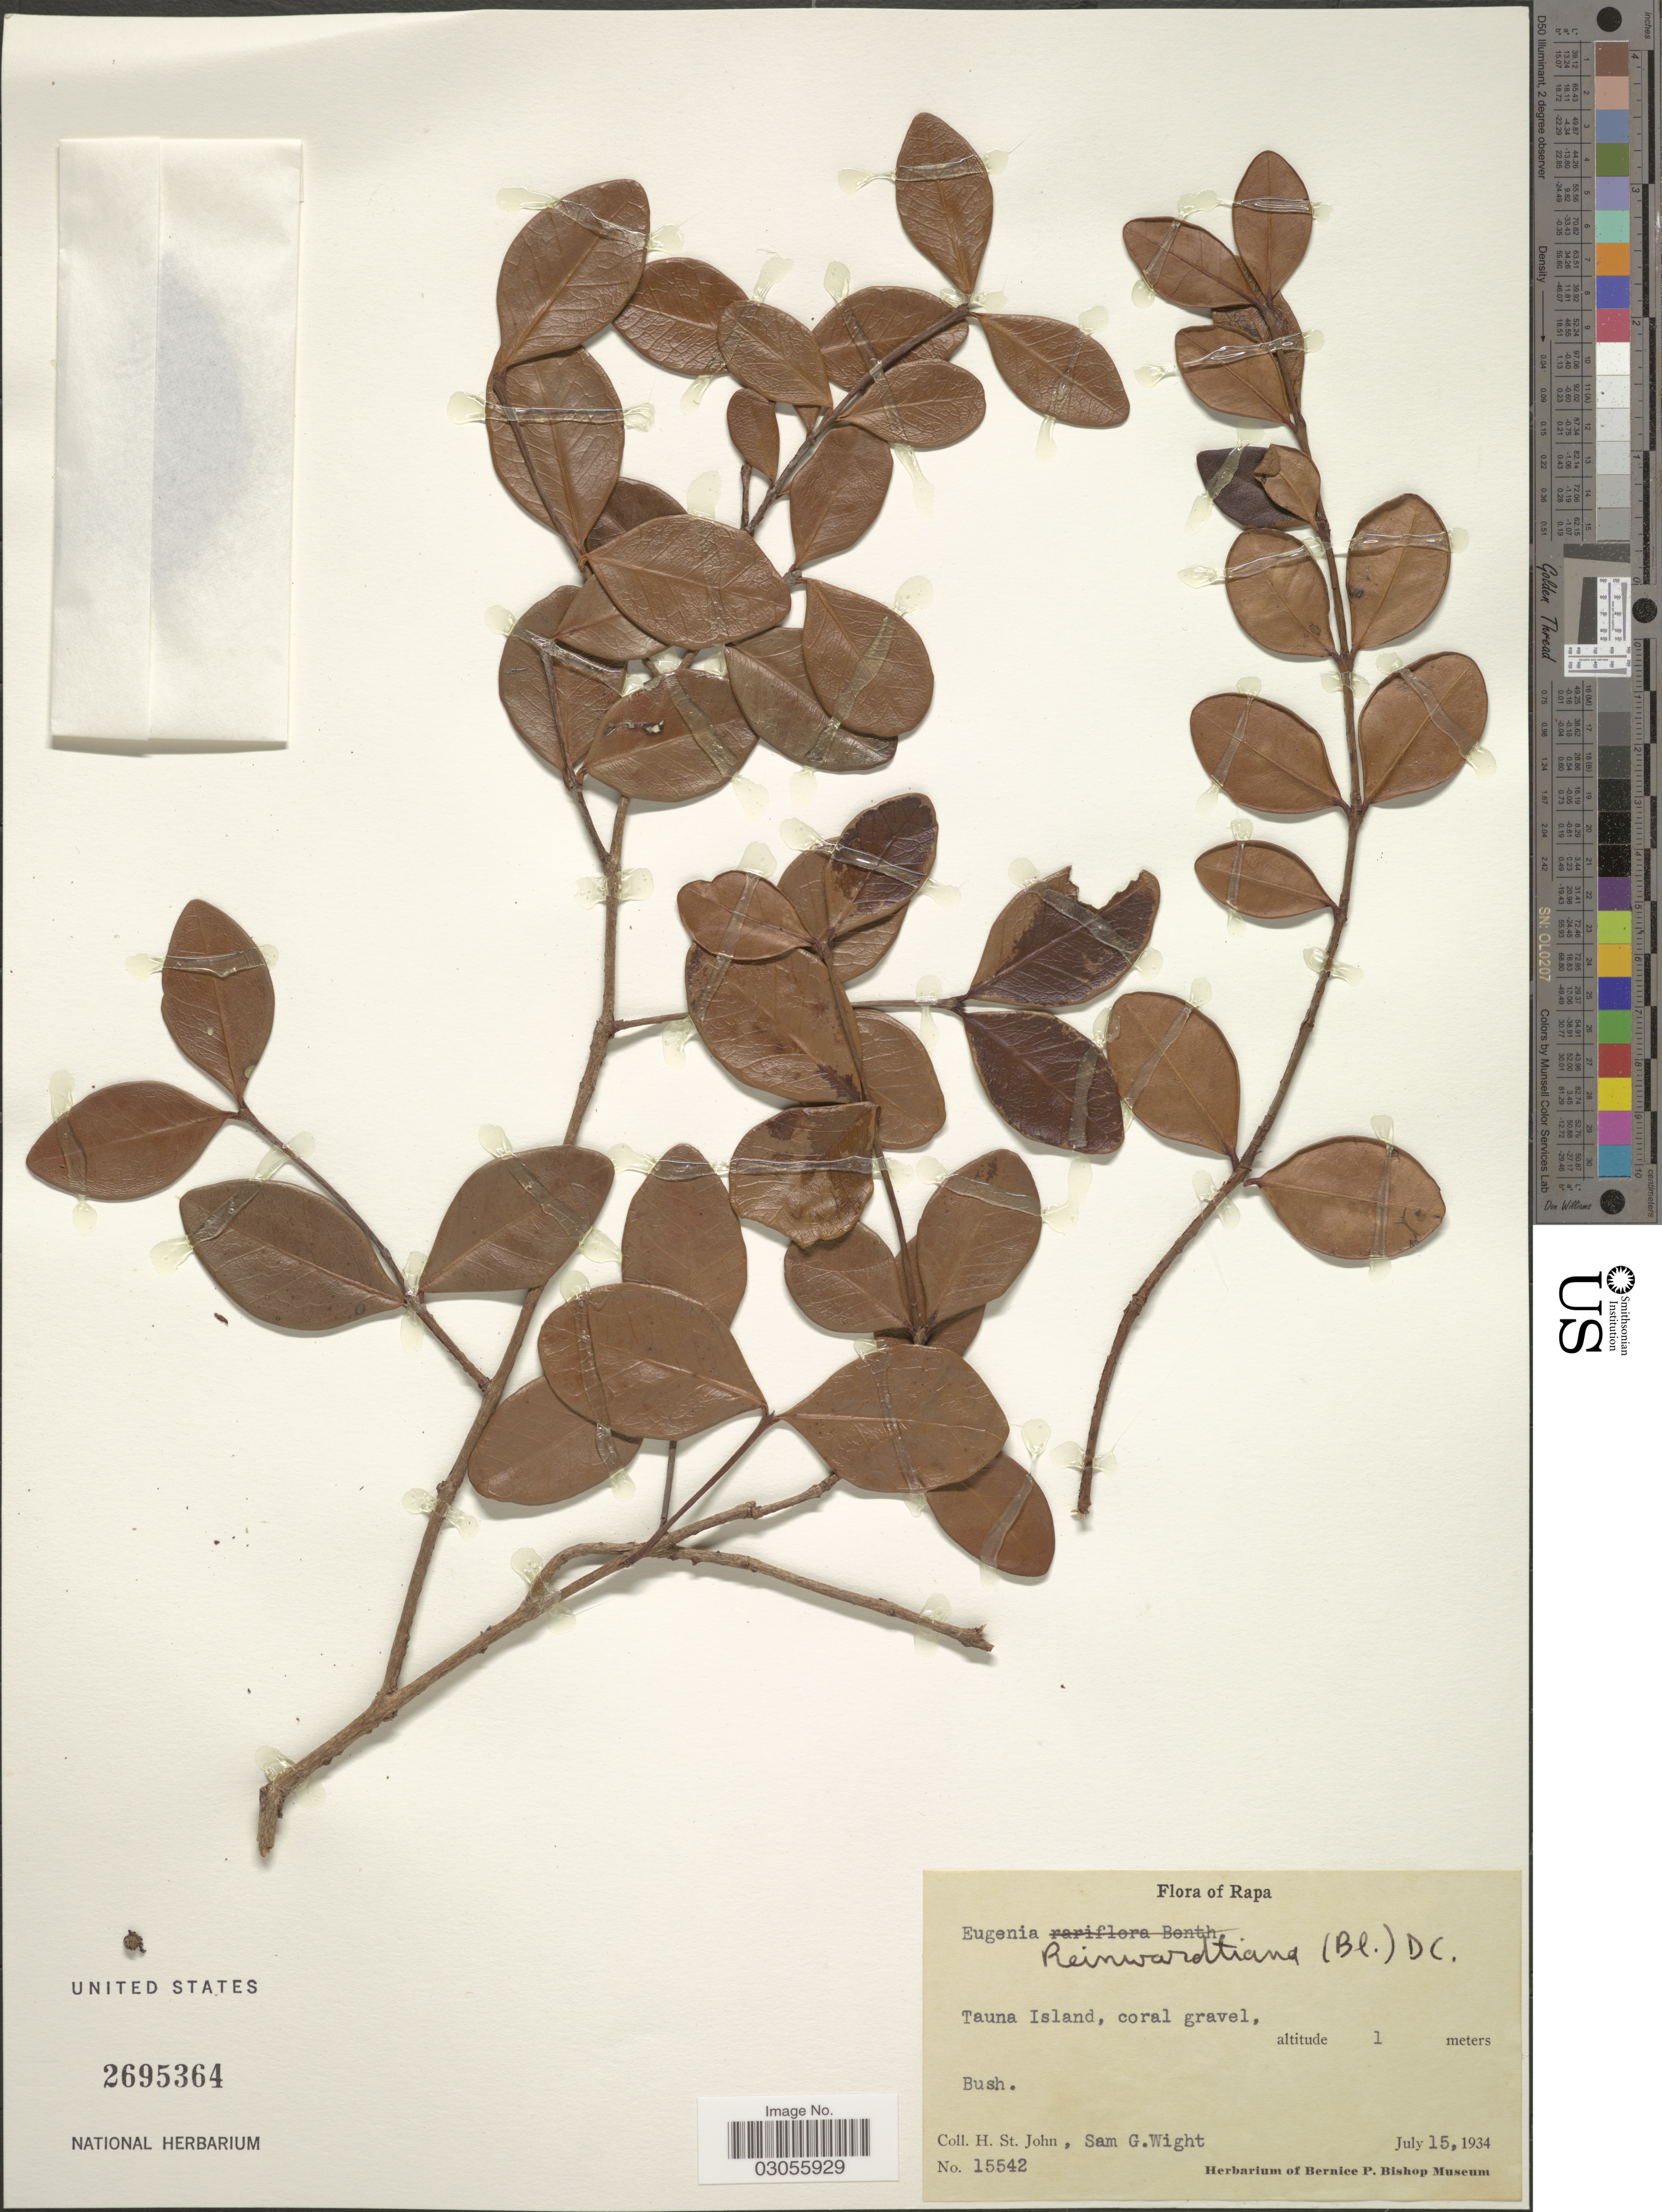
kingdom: Plantae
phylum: Tracheophyta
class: Magnoliopsida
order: Myrtales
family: Myrtaceae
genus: Eugenia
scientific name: Eugenia reinwardtiana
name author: (Blume) DC.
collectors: H. St. John & S. G. Wight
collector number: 15542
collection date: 1934-07-15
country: French Polynesia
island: Rapa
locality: Rapa. Tauna Island, coral gravel.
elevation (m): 1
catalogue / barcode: US 2695364